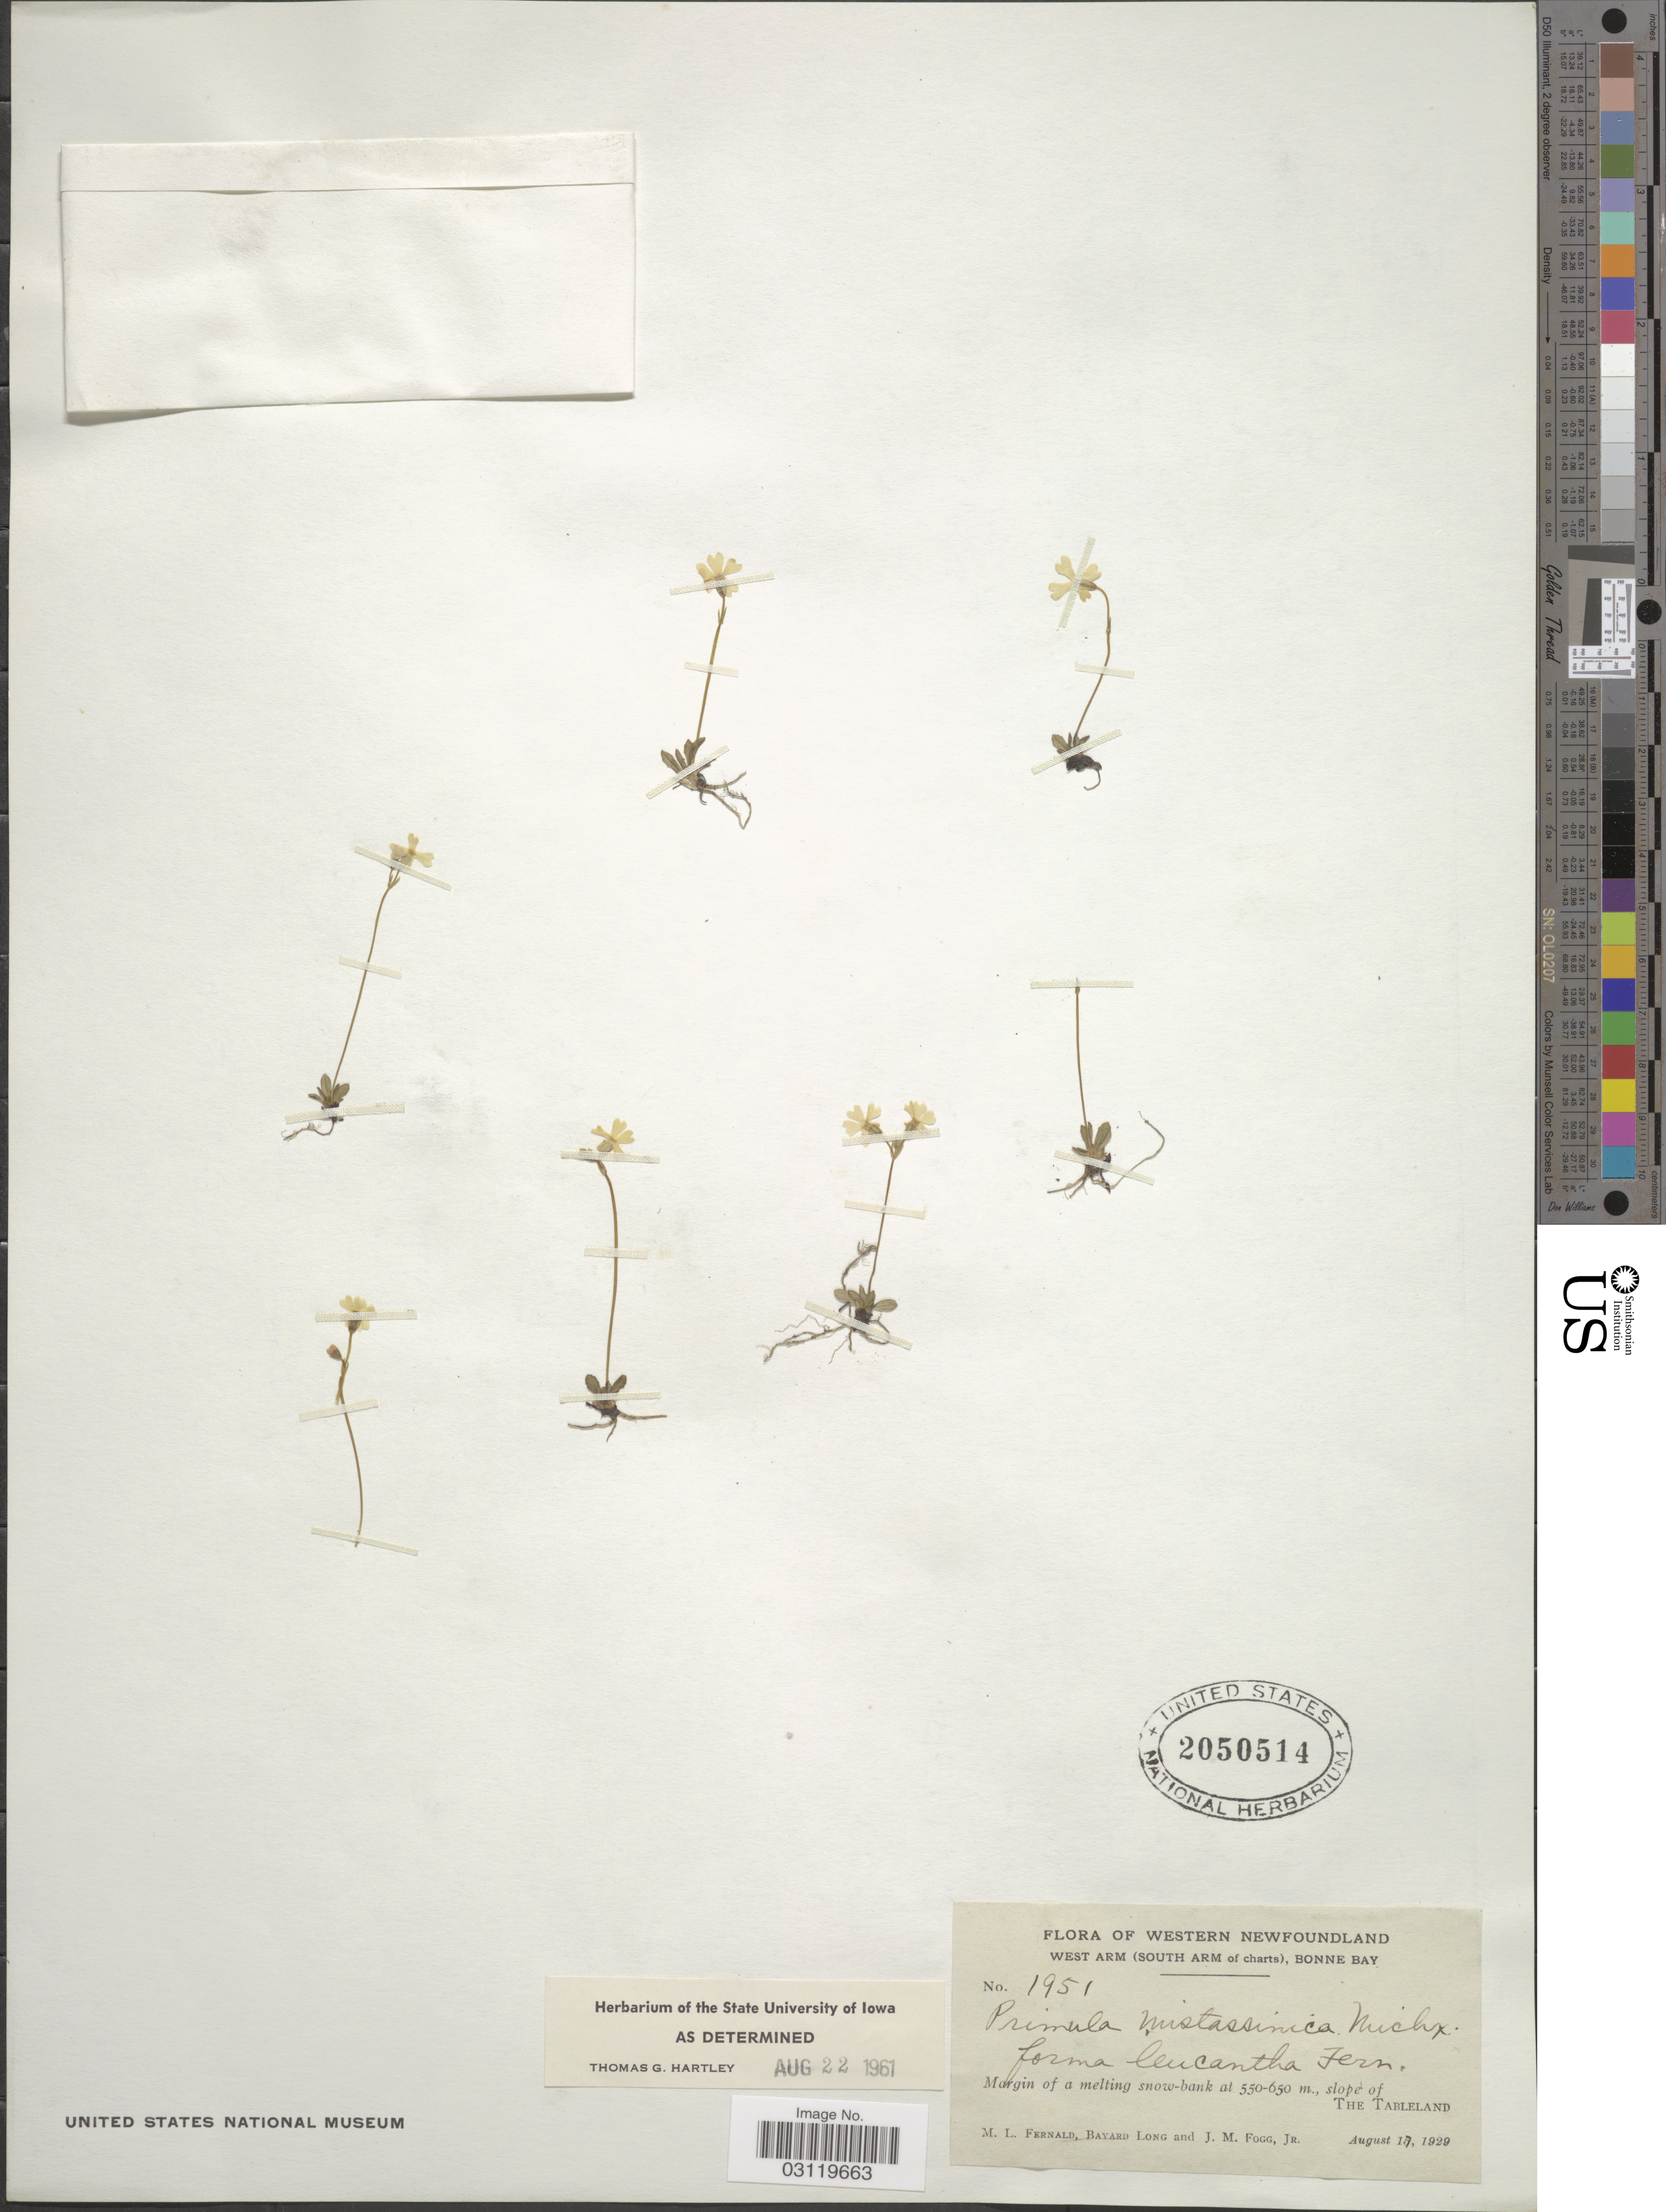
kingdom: Plantae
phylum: Tracheophyta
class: Magnoliopsida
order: Ericales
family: Primulaceae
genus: Primula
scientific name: Primula mistassinica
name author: Michx.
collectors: M. L. Fernald, B. Long & J. Fogg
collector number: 1951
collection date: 1929-08-17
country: Canada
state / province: Newfoundland and Labrador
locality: Western Newfoundland, West Arm (South Arm of charts), Bonne Bay, The Tableland.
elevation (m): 550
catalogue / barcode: US 2050514